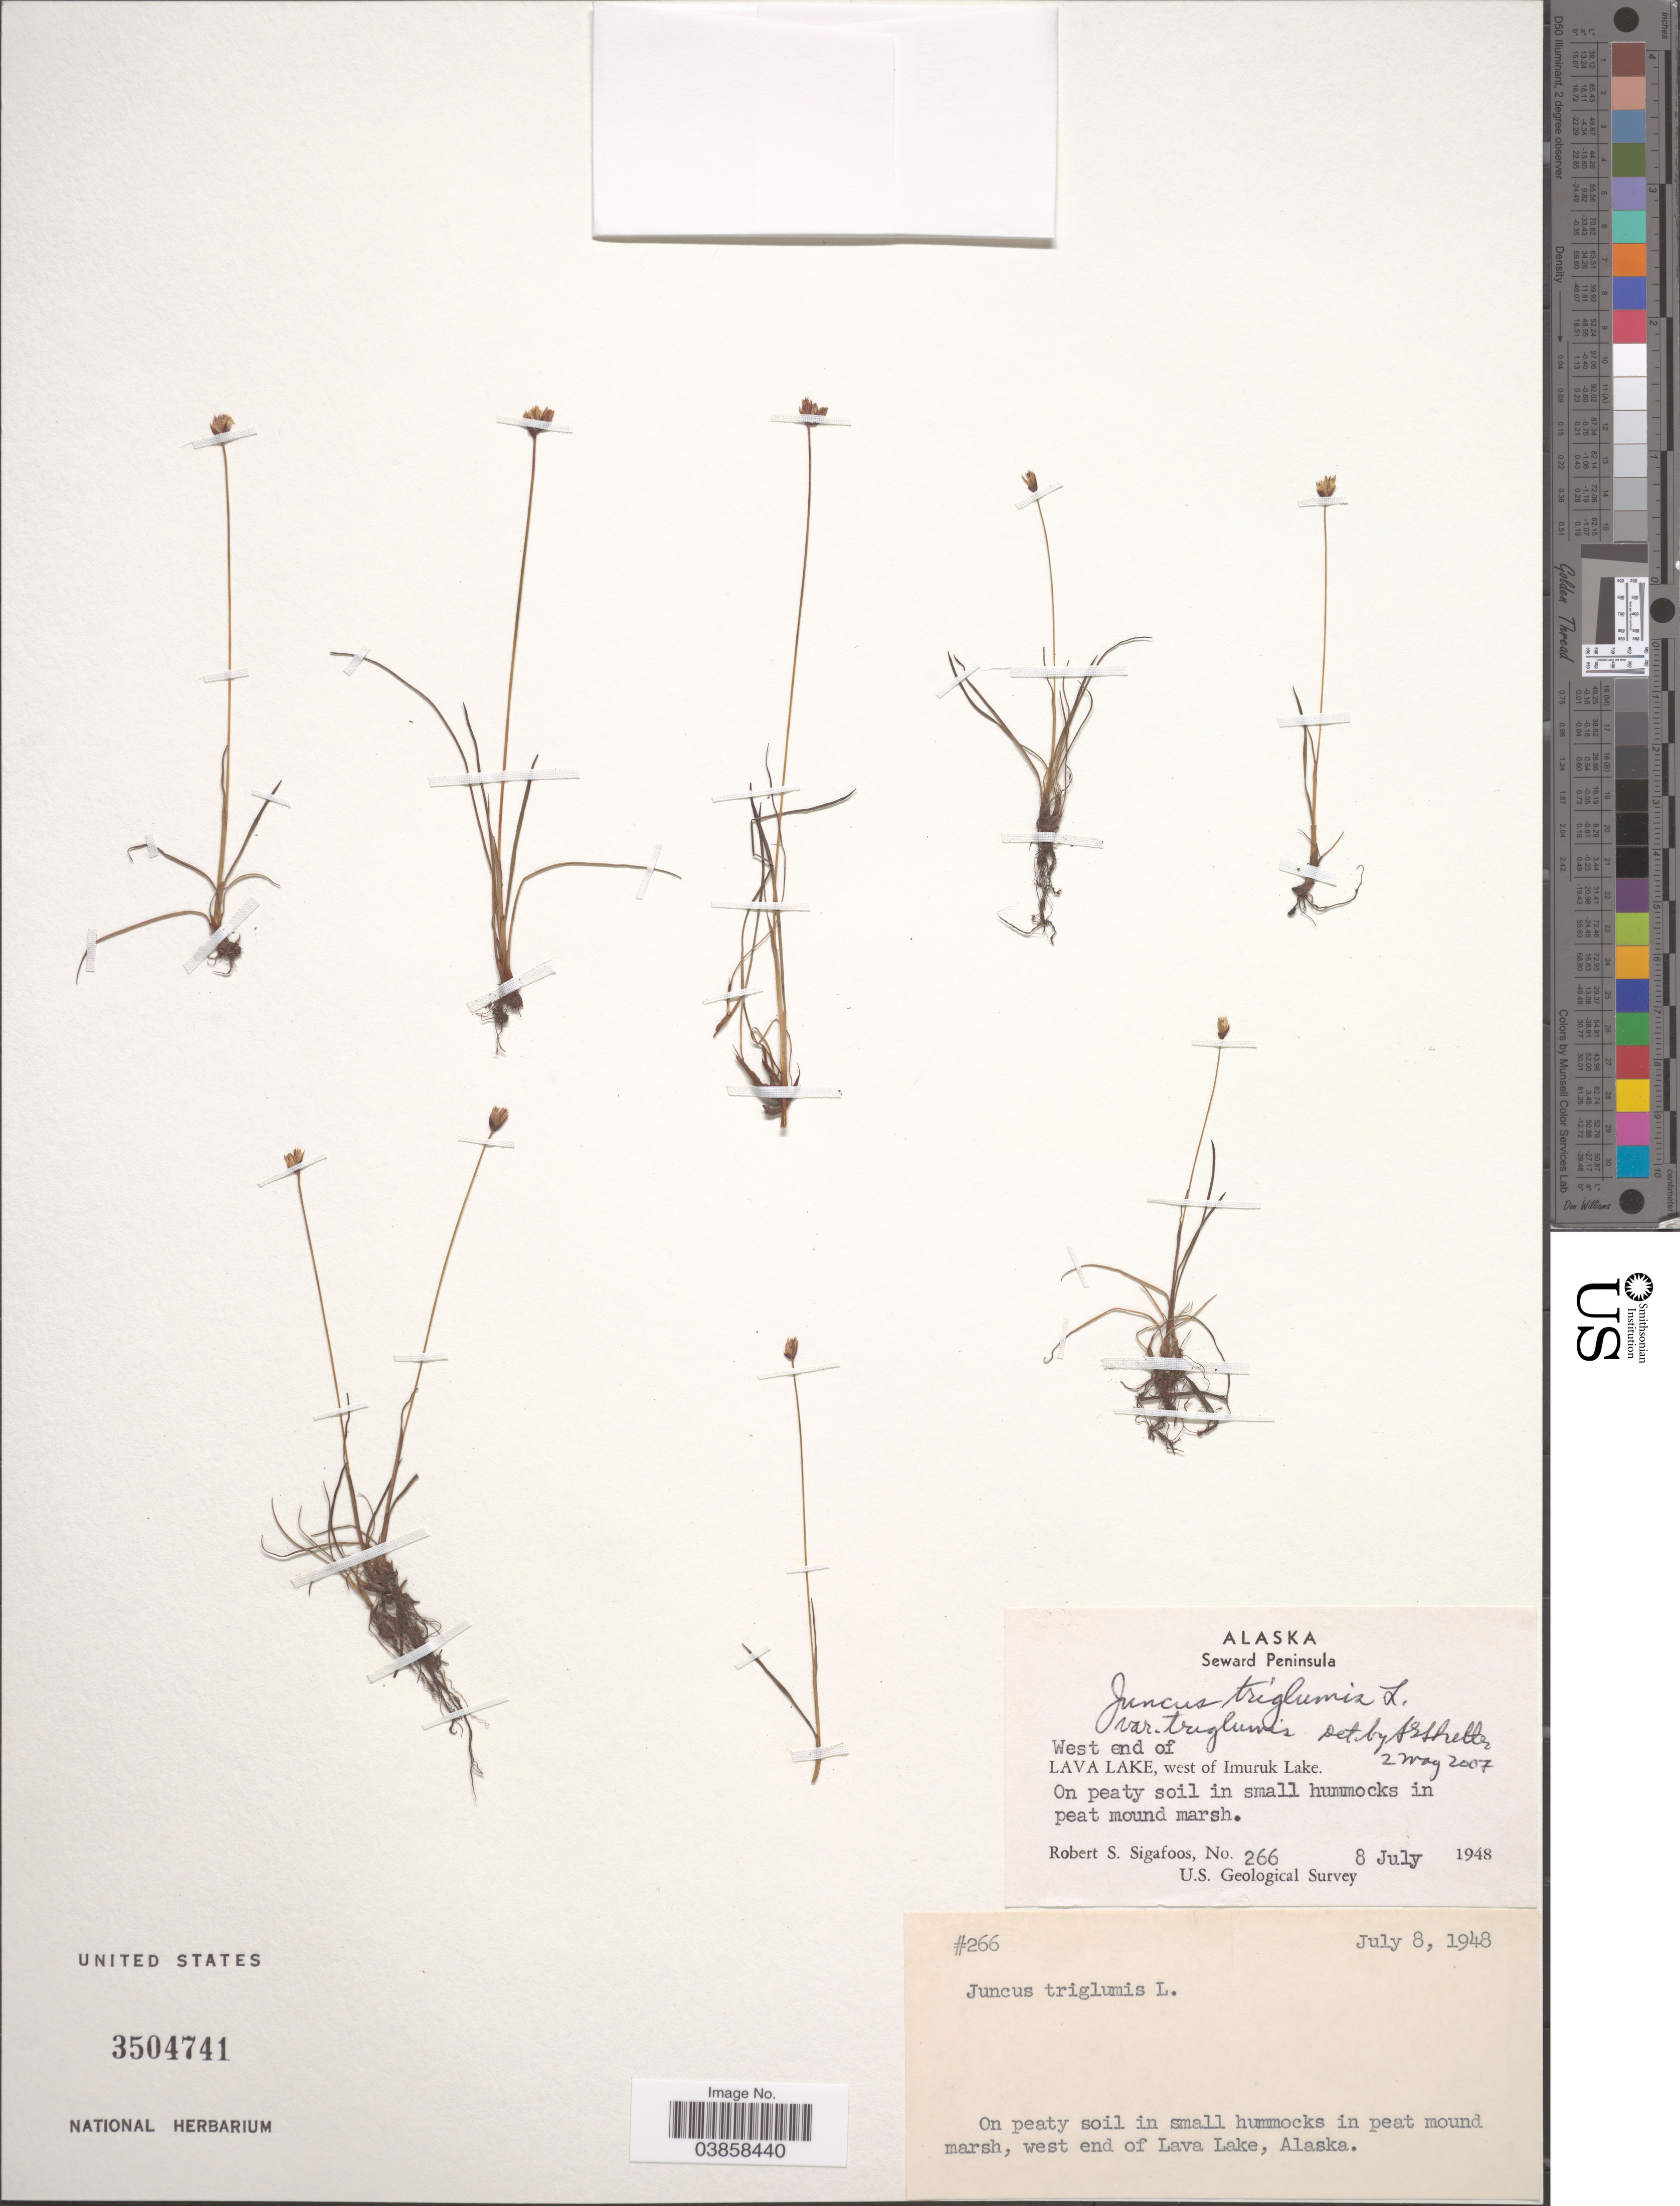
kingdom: Plantae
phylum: Tracheophyta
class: Liliopsida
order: Poales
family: Juncaceae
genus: Juncus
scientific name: Juncus triglumis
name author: L.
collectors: R. Sigafoos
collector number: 266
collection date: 1948-07-08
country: United States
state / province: Alaska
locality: Seward Peninsula. West end of Lava Lake, west of Imuruk Lake.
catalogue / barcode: US 3504741